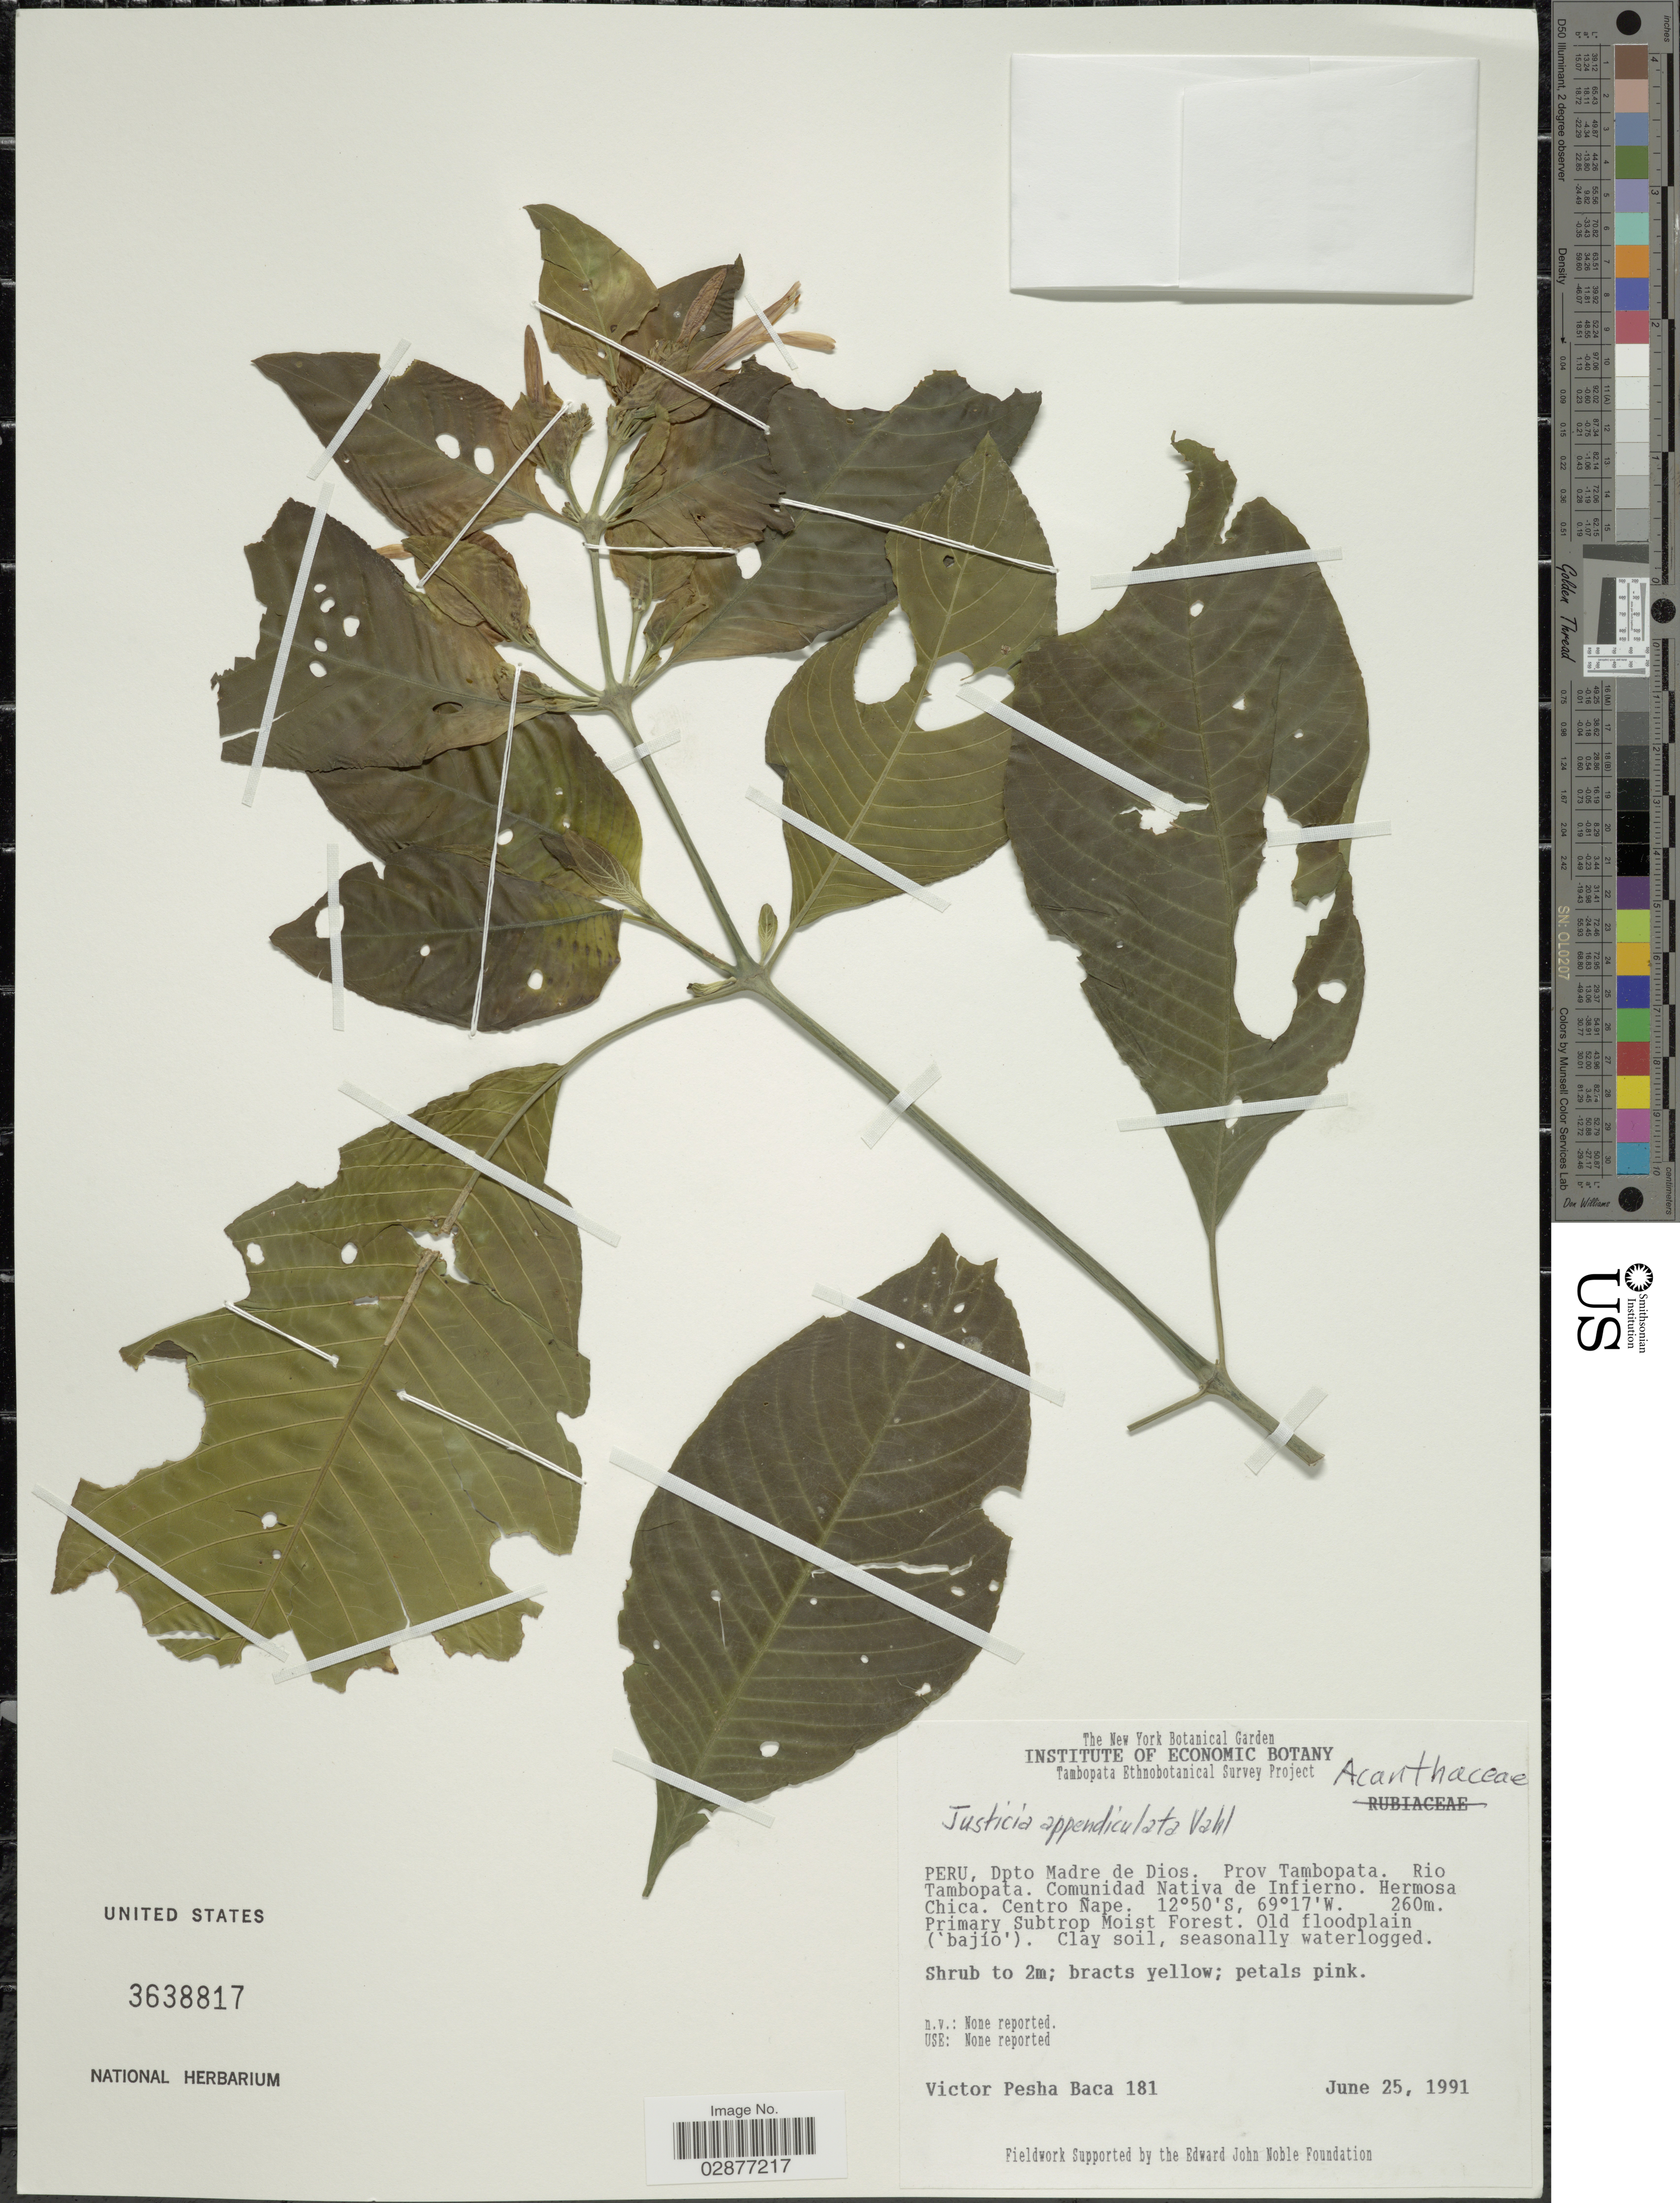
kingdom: Plantae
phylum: Tracheophyta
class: Magnoliopsida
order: Lamiales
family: Acanthaceae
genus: Justicia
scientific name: Justicia appendiculata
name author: (Ruiz & Pav.) Vahl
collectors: V. Baca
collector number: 181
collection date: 1991-06-25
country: Peru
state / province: Madre de Dios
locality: Dpto Madre de Dios. Provincia Tambopata. Rio Tambapata. Comunidad Nativa de Infierno. Hermosa Chica. Centro Ñape.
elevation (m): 260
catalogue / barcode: US 3638817